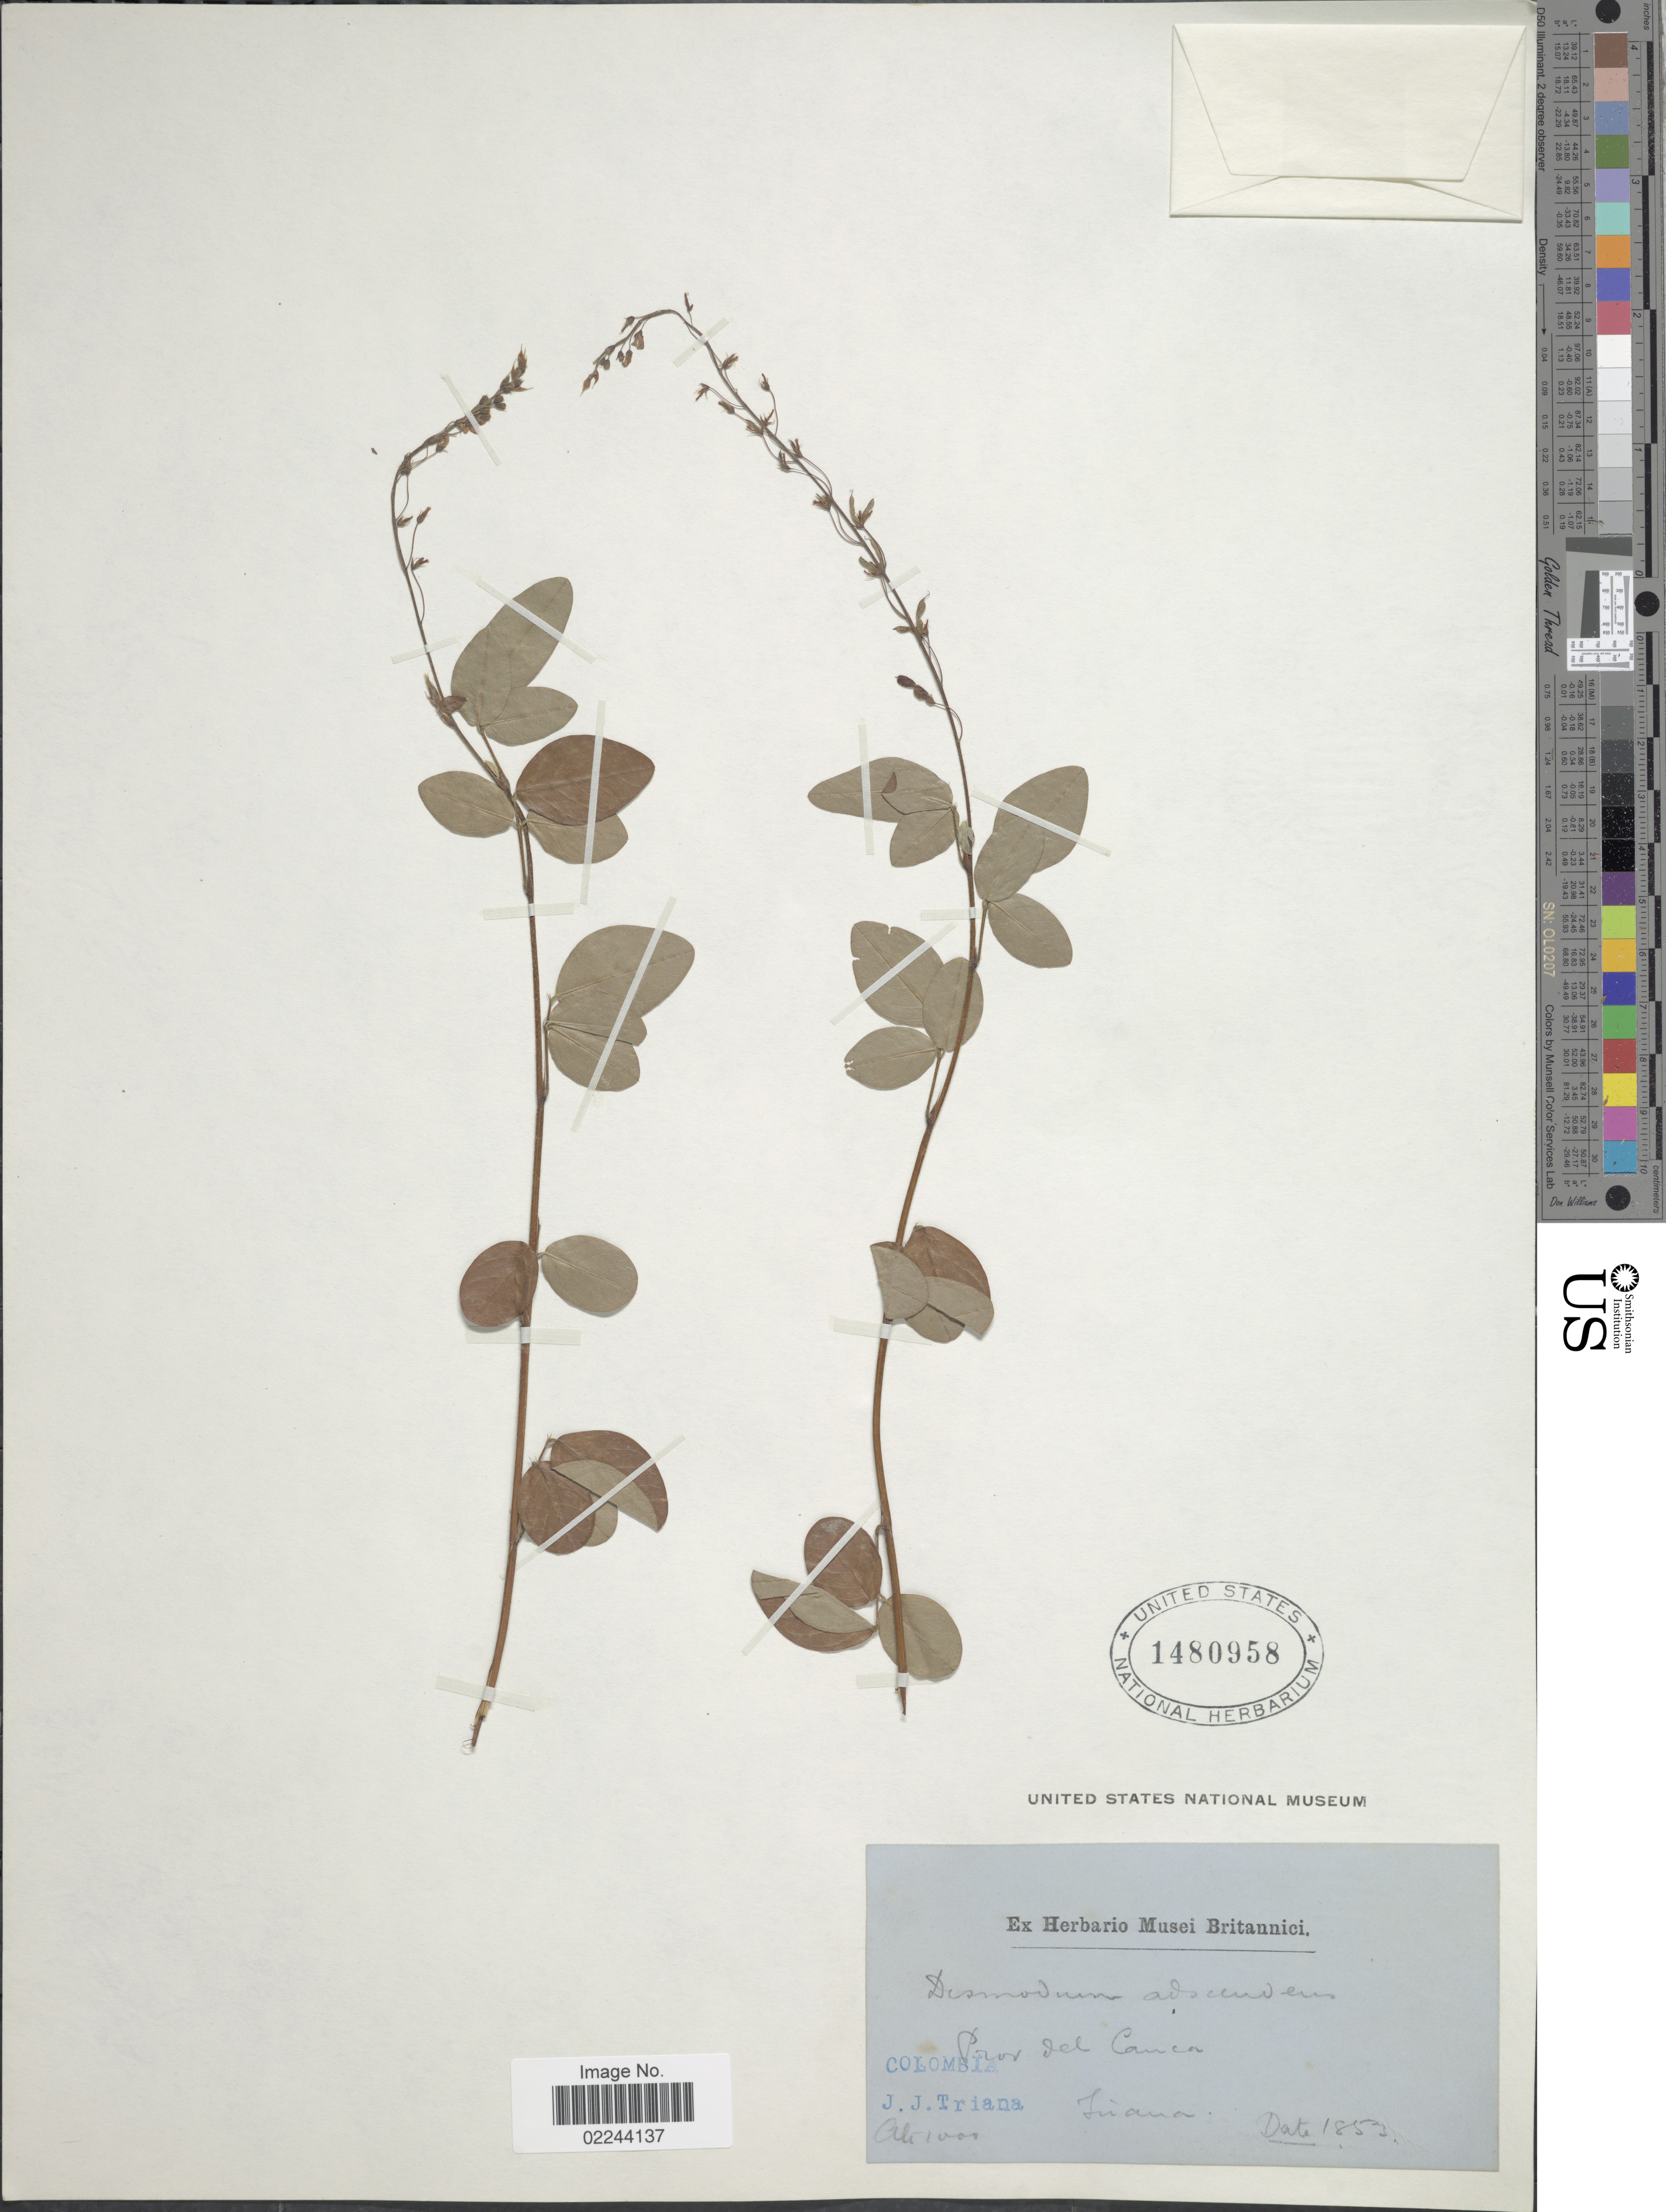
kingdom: Plantae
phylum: Tracheophyta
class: Magnoliopsida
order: Fabales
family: Fabaceae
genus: Grona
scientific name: Grona adscendens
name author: (Sw.) H. Ohashi & K. Ohashi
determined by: Strong, Mark T., (BOT), Smithsonian Institution - National Museum of Natural History (UNITED STATES)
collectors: J. J. Triana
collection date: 1853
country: Colombia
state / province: Cauca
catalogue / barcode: US 1480958